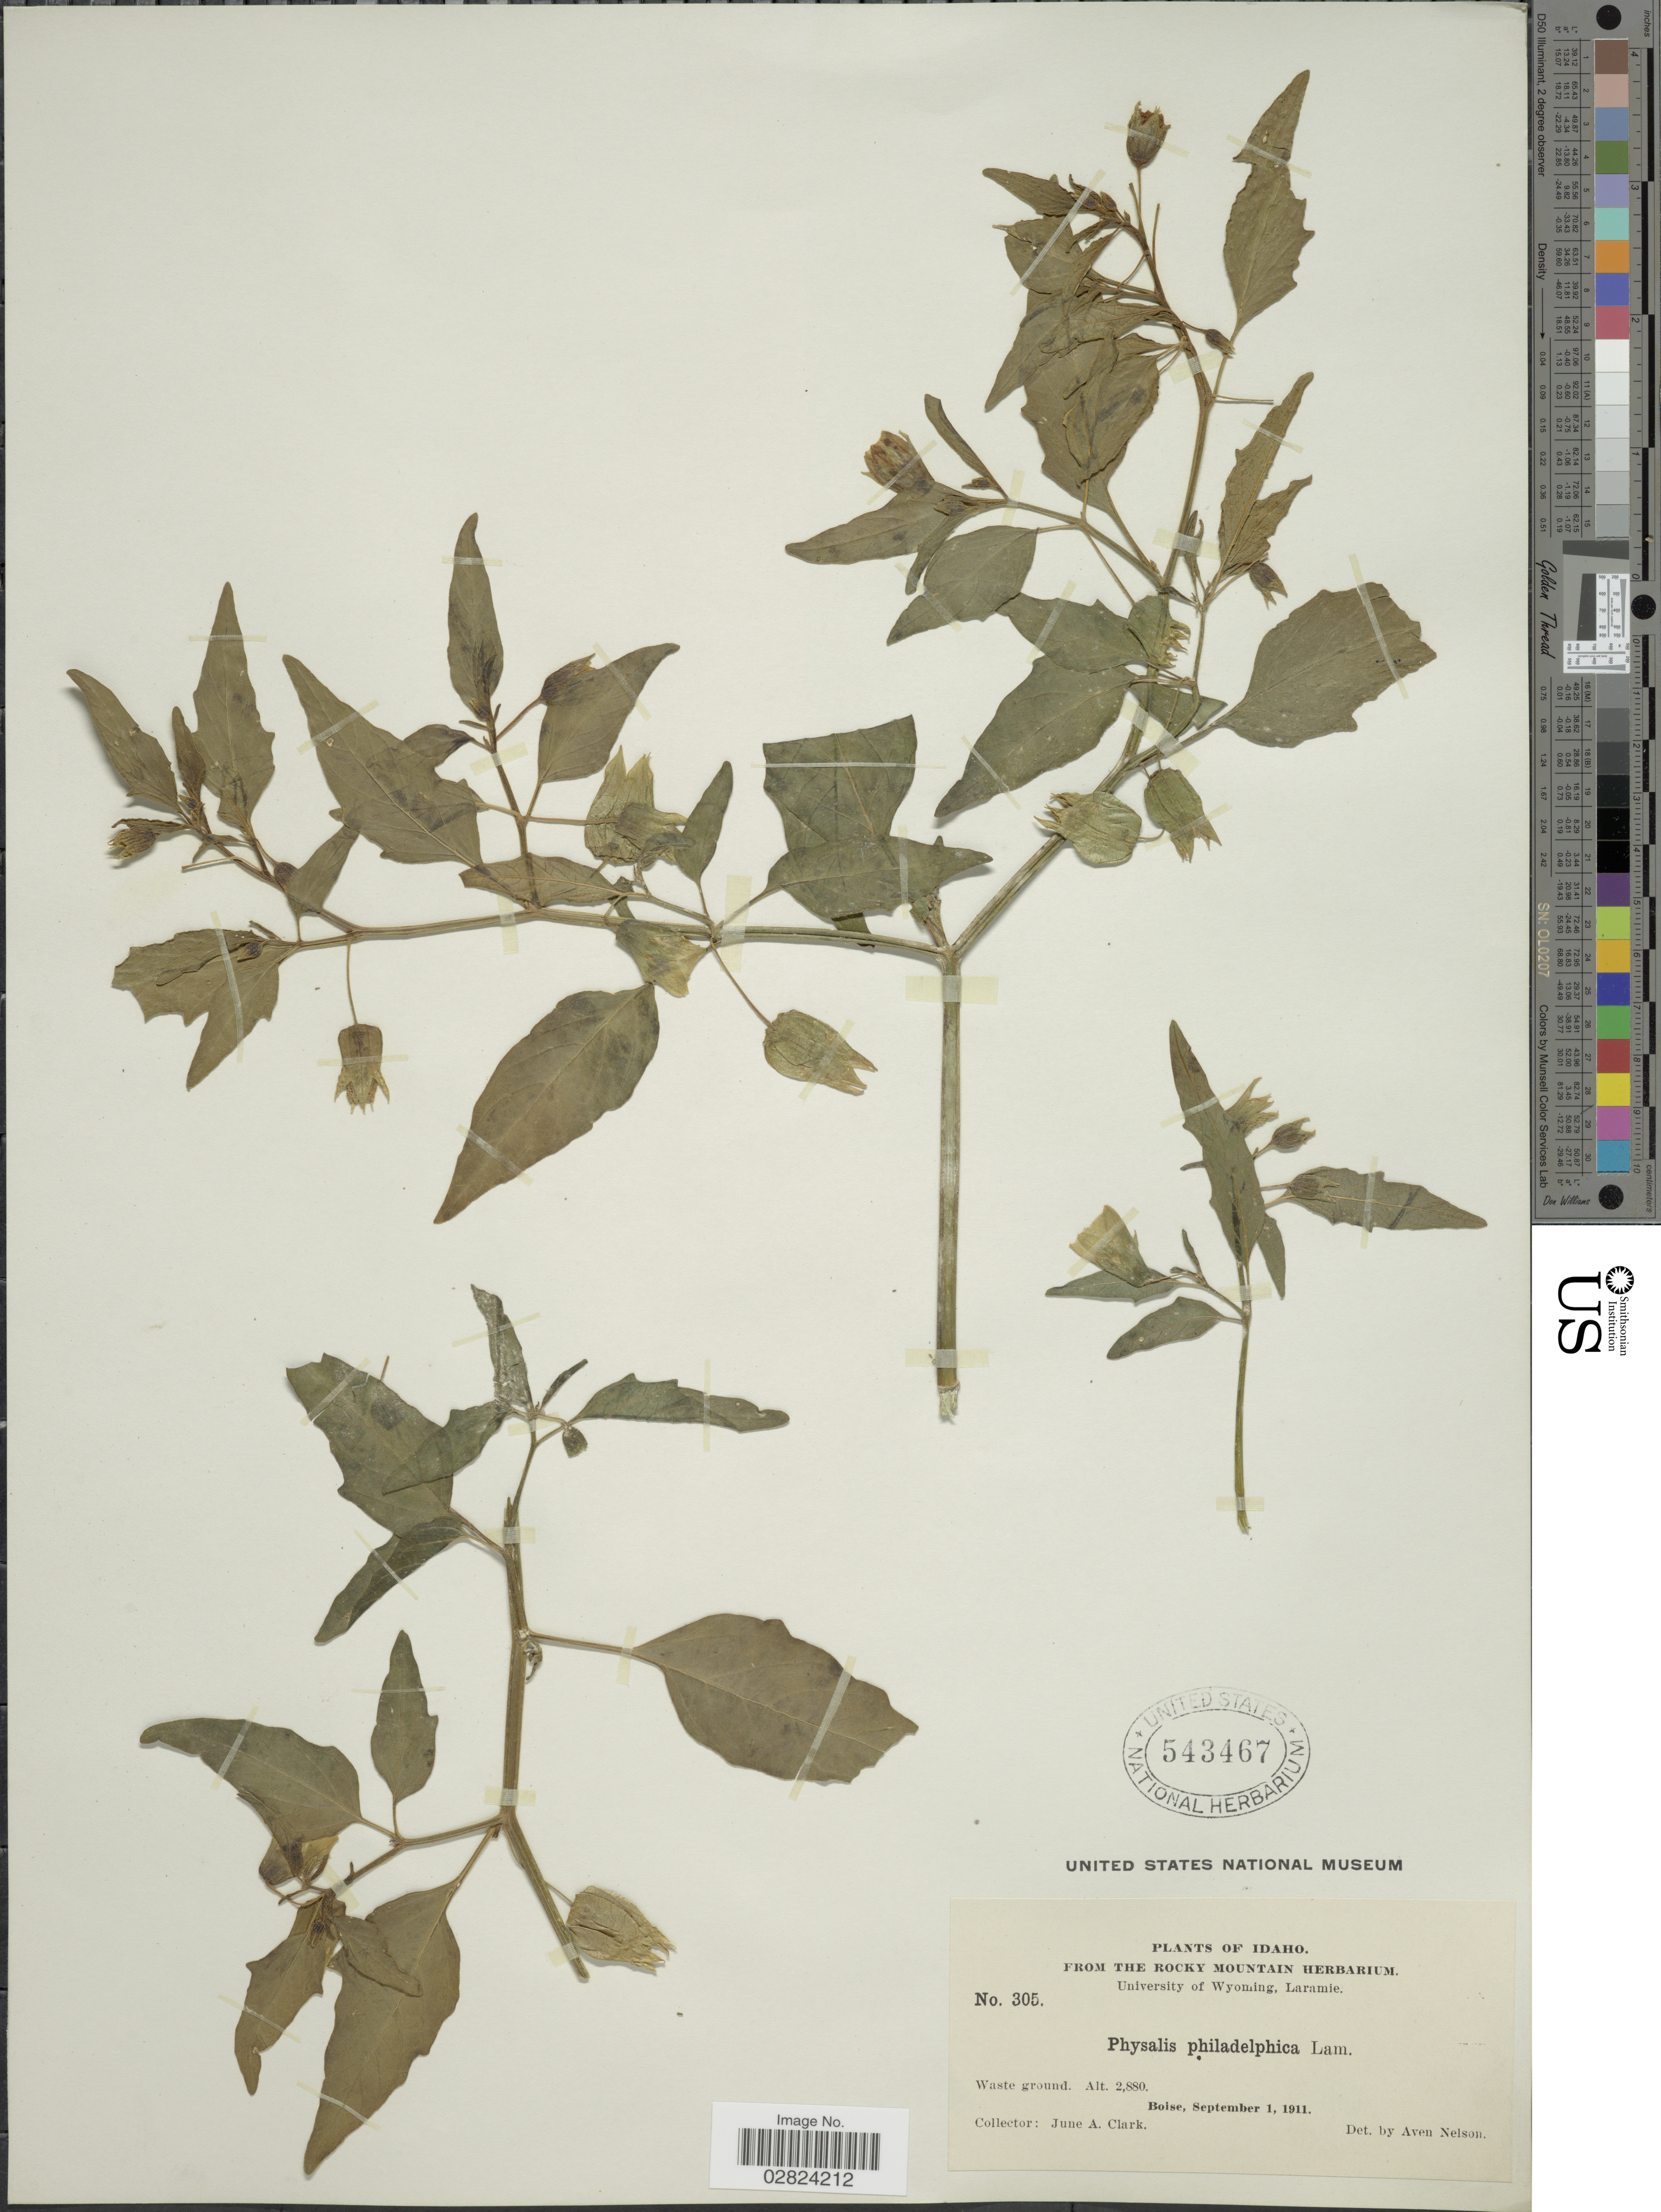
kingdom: Plantae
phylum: Tracheophyta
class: Magnoliopsida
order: Solanales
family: Solanaceae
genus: Physalis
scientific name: Physalis subglabrata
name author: Mack. & Bush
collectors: J. A. Clark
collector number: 305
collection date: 1911-09-01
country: United States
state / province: Idaho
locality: Boise.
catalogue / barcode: US 543467